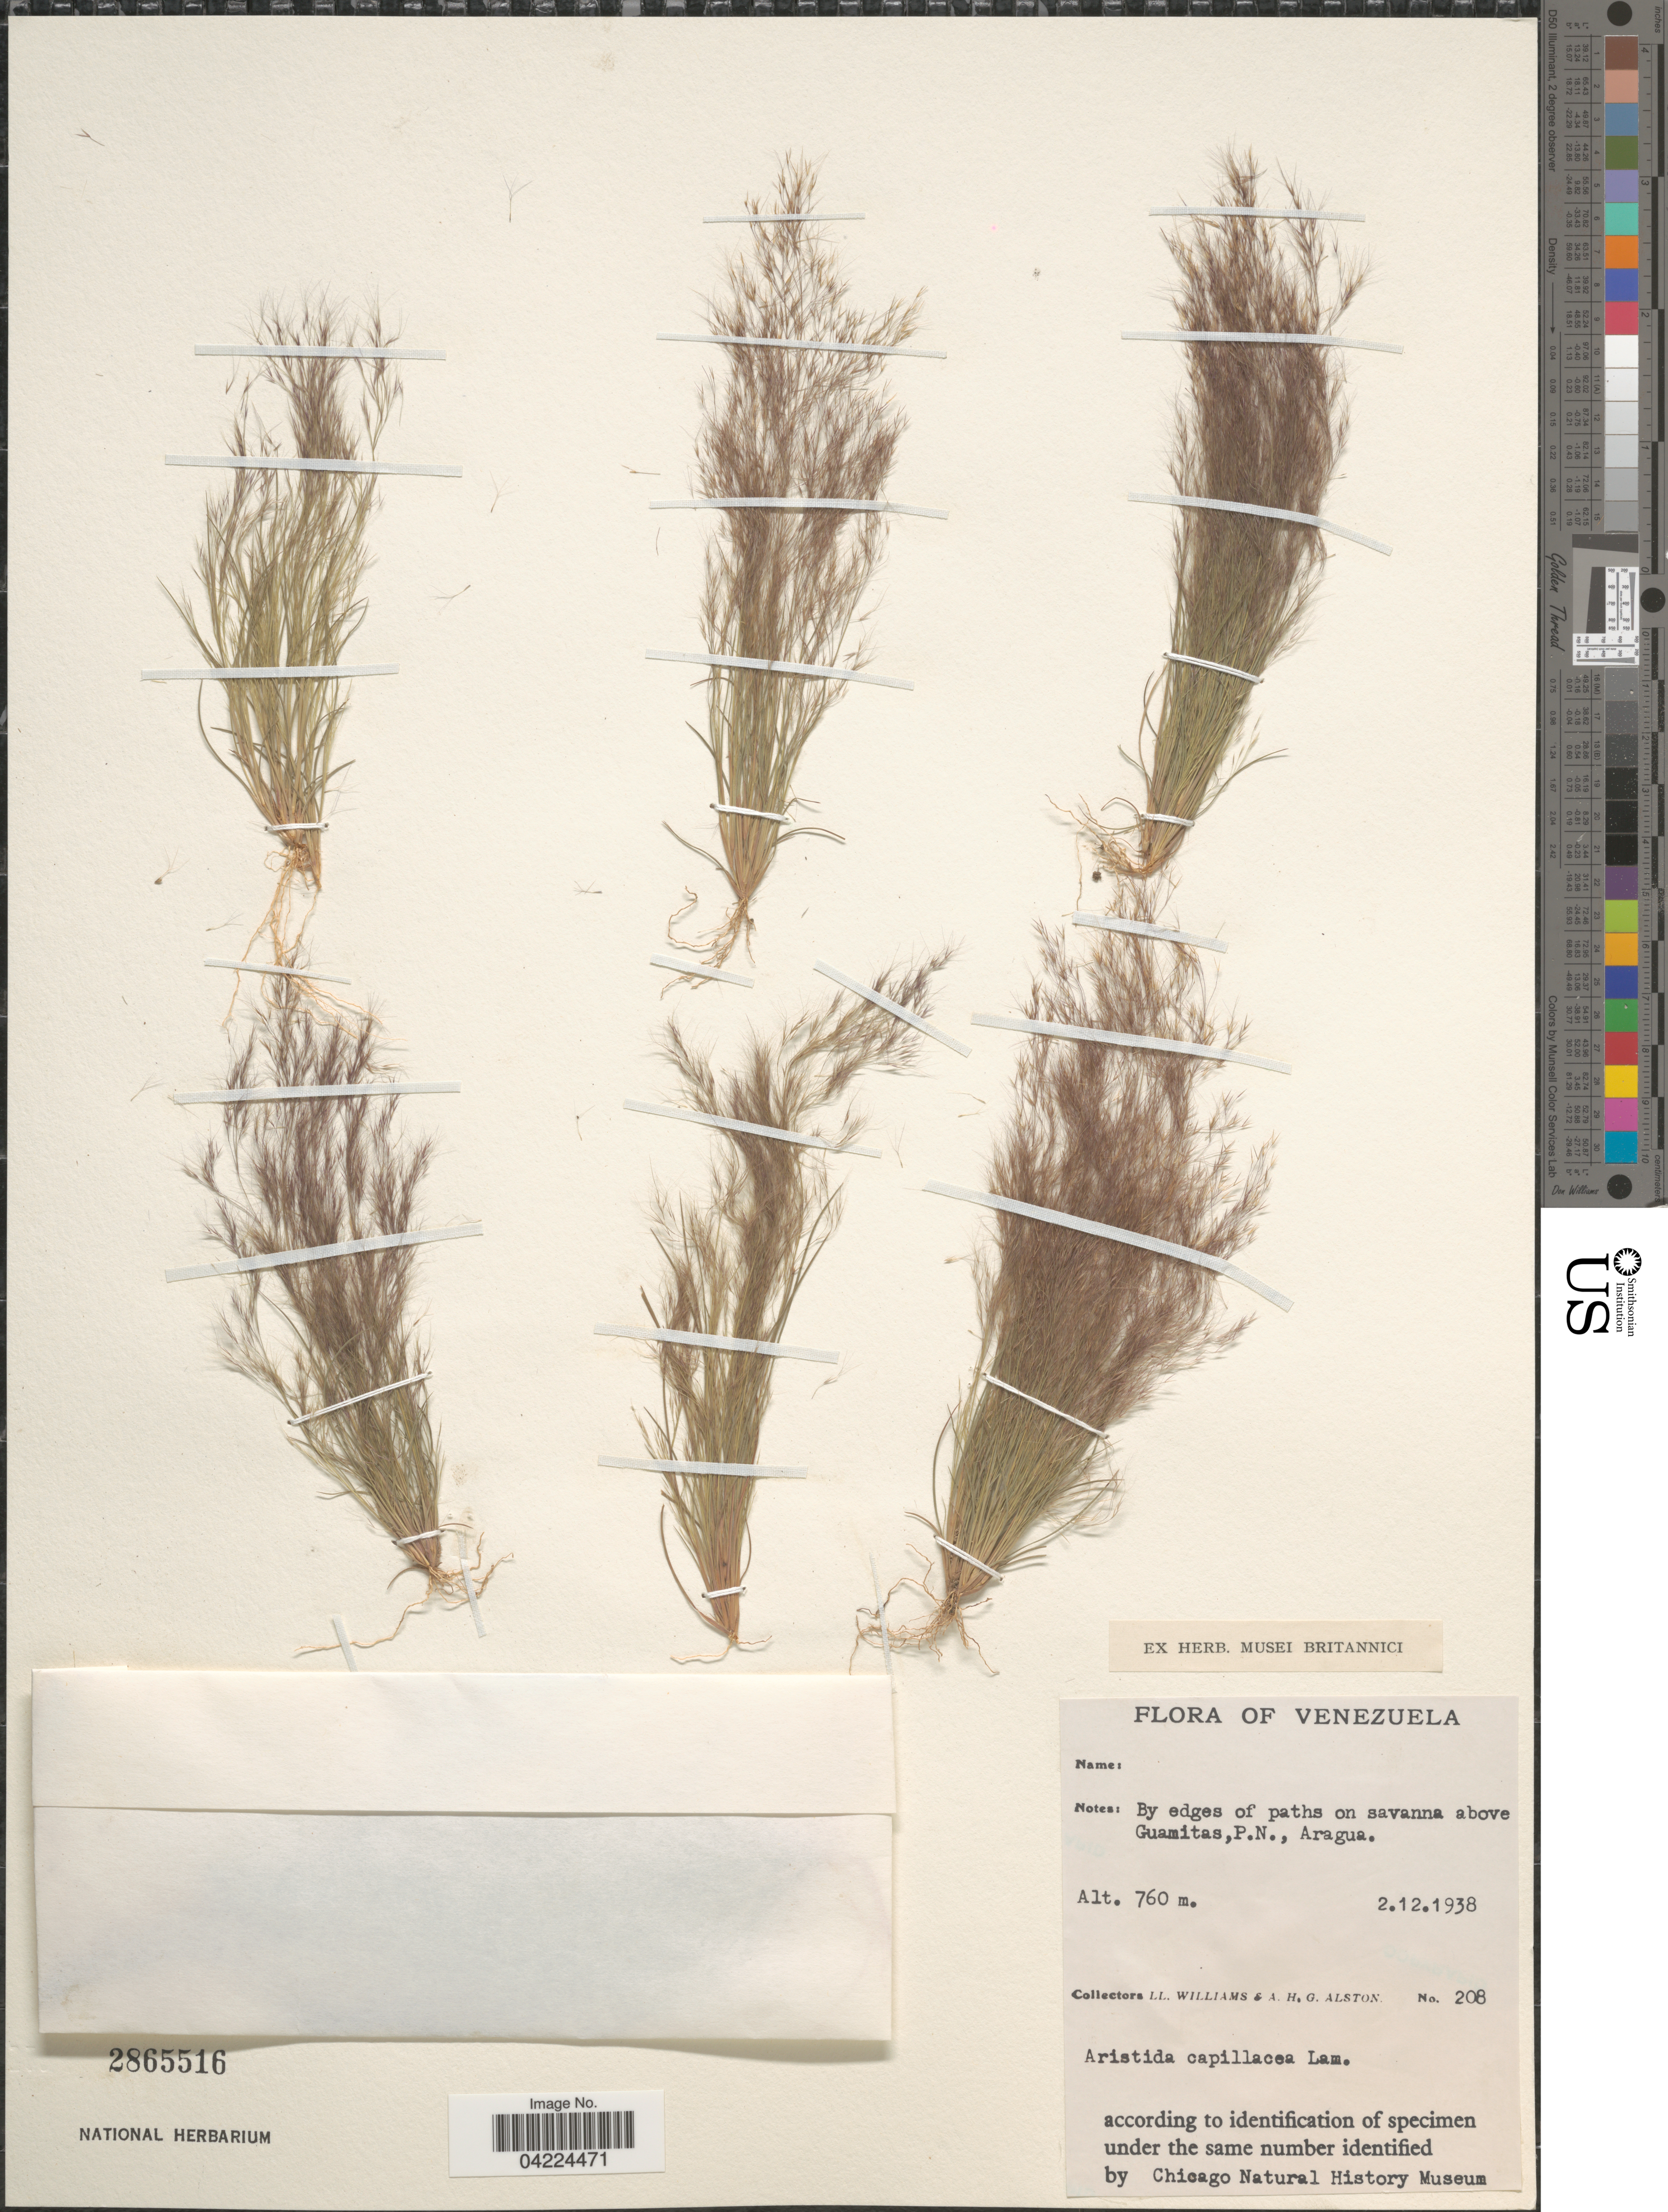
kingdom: Plantae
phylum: Tracheophyta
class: Liliopsida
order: Poales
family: Poaceae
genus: Aristida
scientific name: Aristida capillacea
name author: Lam.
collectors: L. Williams & A. H. Alston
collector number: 208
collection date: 1938-12-02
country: Venezuela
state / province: Aragua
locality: By edges of paths on savanna above Guamitas,P.N.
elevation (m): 760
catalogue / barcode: US 2865516